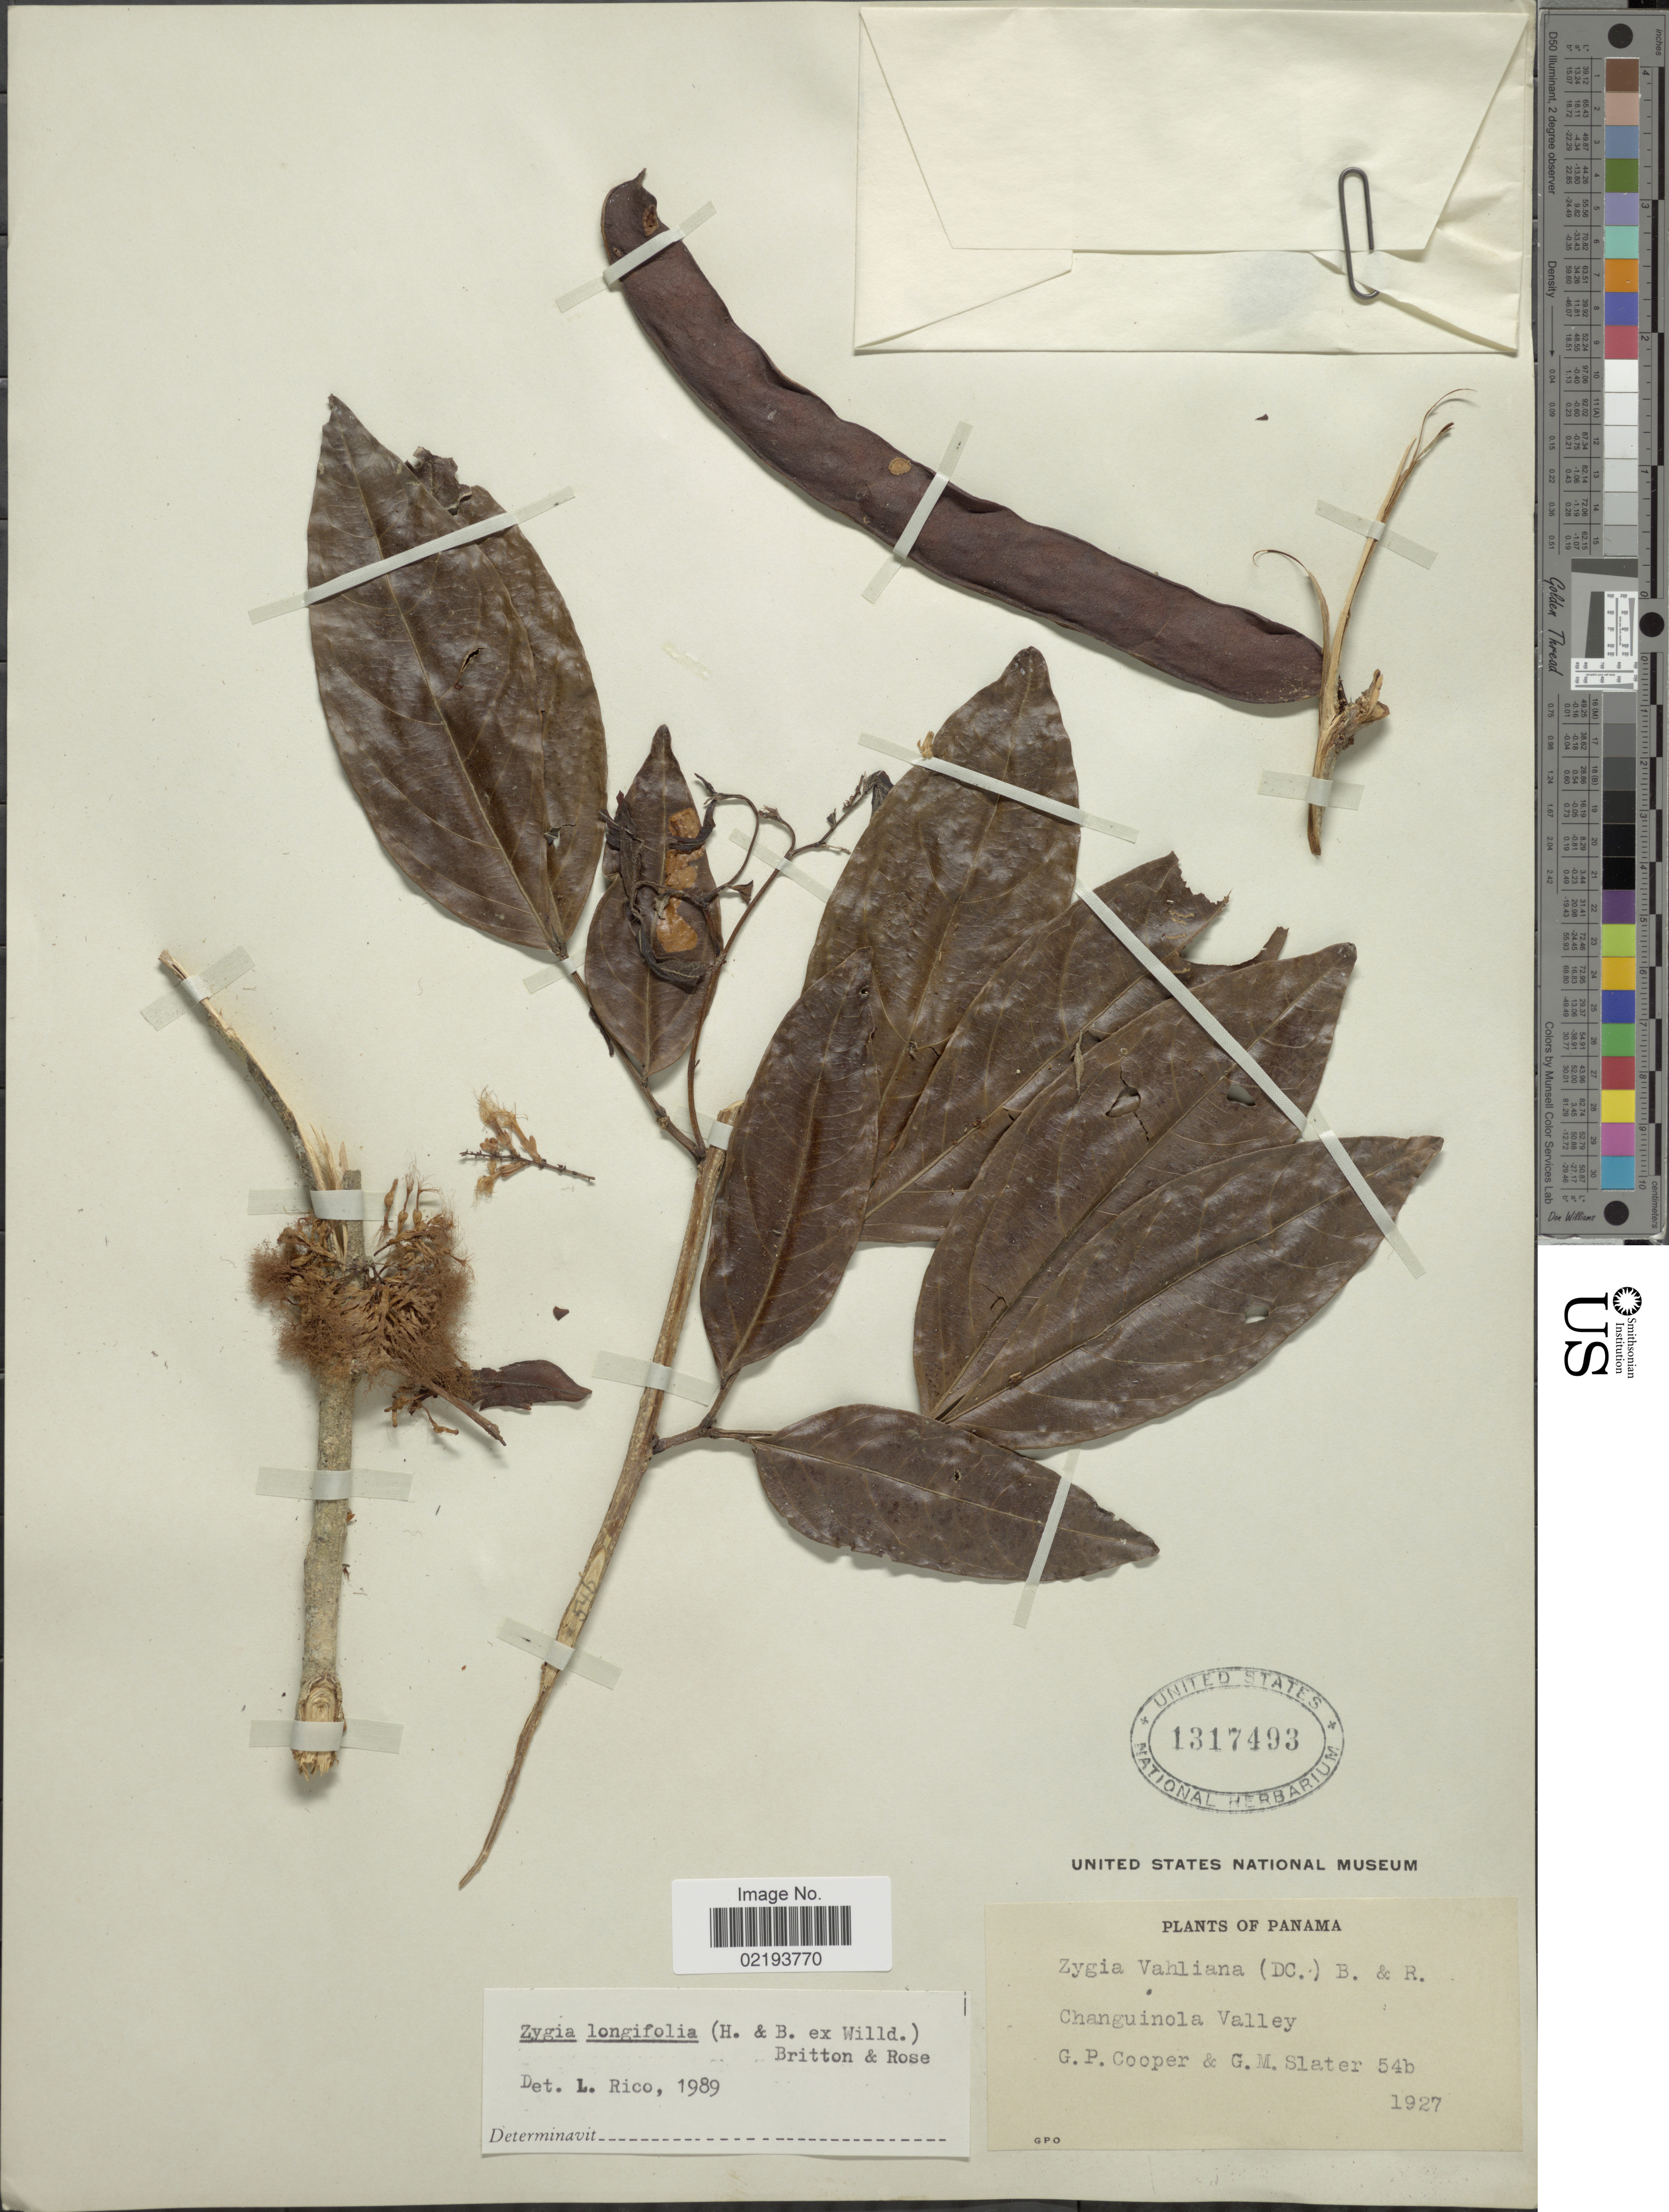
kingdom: Plantae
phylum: Tracheophyta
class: Magnoliopsida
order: Fabales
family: Fabaceae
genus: Zygia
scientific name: Zygia longifolia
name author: (Willd.) Britton & Rose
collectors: G. Cooper & G. Slater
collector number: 54b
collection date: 1927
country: Panama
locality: Changuinola Valley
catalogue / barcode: US 1317493